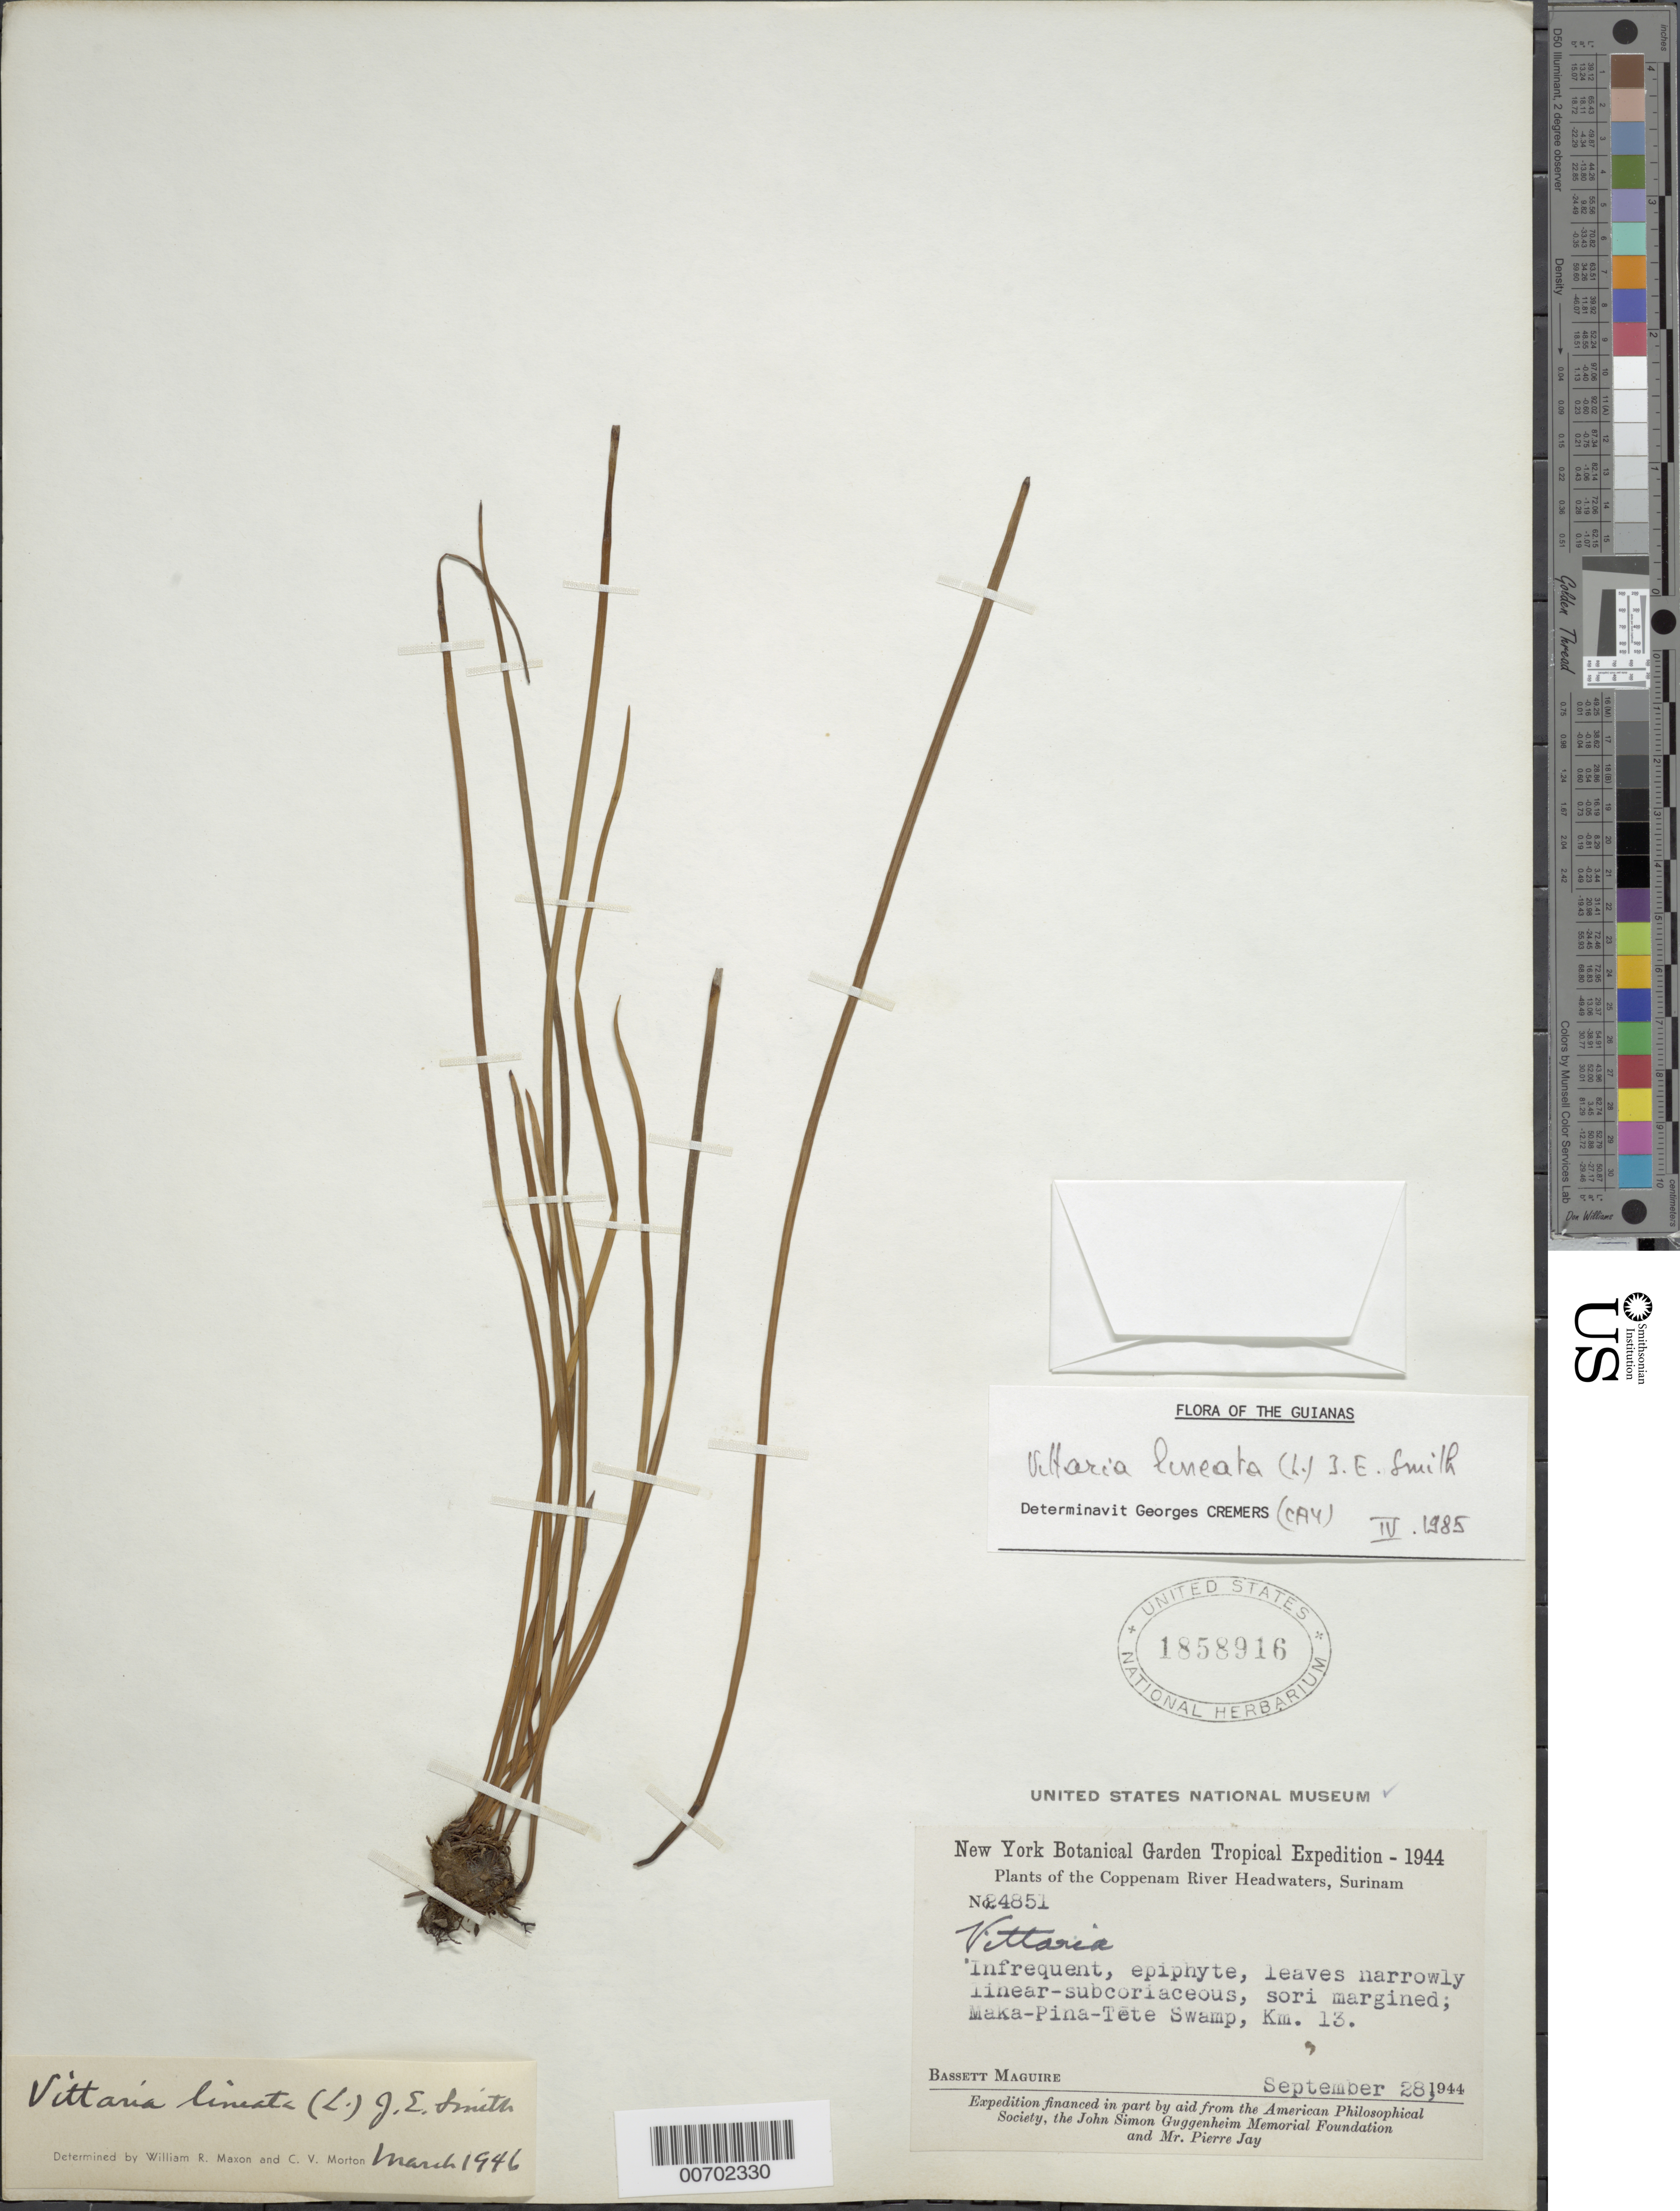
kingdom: Plantae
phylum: Tracheophyta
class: Polypodiopsida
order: Polypodiales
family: Pteridaceae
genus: Vittaria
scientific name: Vittaria lineata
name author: (L.) Sm.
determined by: Cremers, Georges A.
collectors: B. Maguire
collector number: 24851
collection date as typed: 28-Sep-44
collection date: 1944-09-28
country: Suriname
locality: Coppename River Headwaters, km 13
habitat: Maka-pina-tete swamp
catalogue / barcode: US 1858916